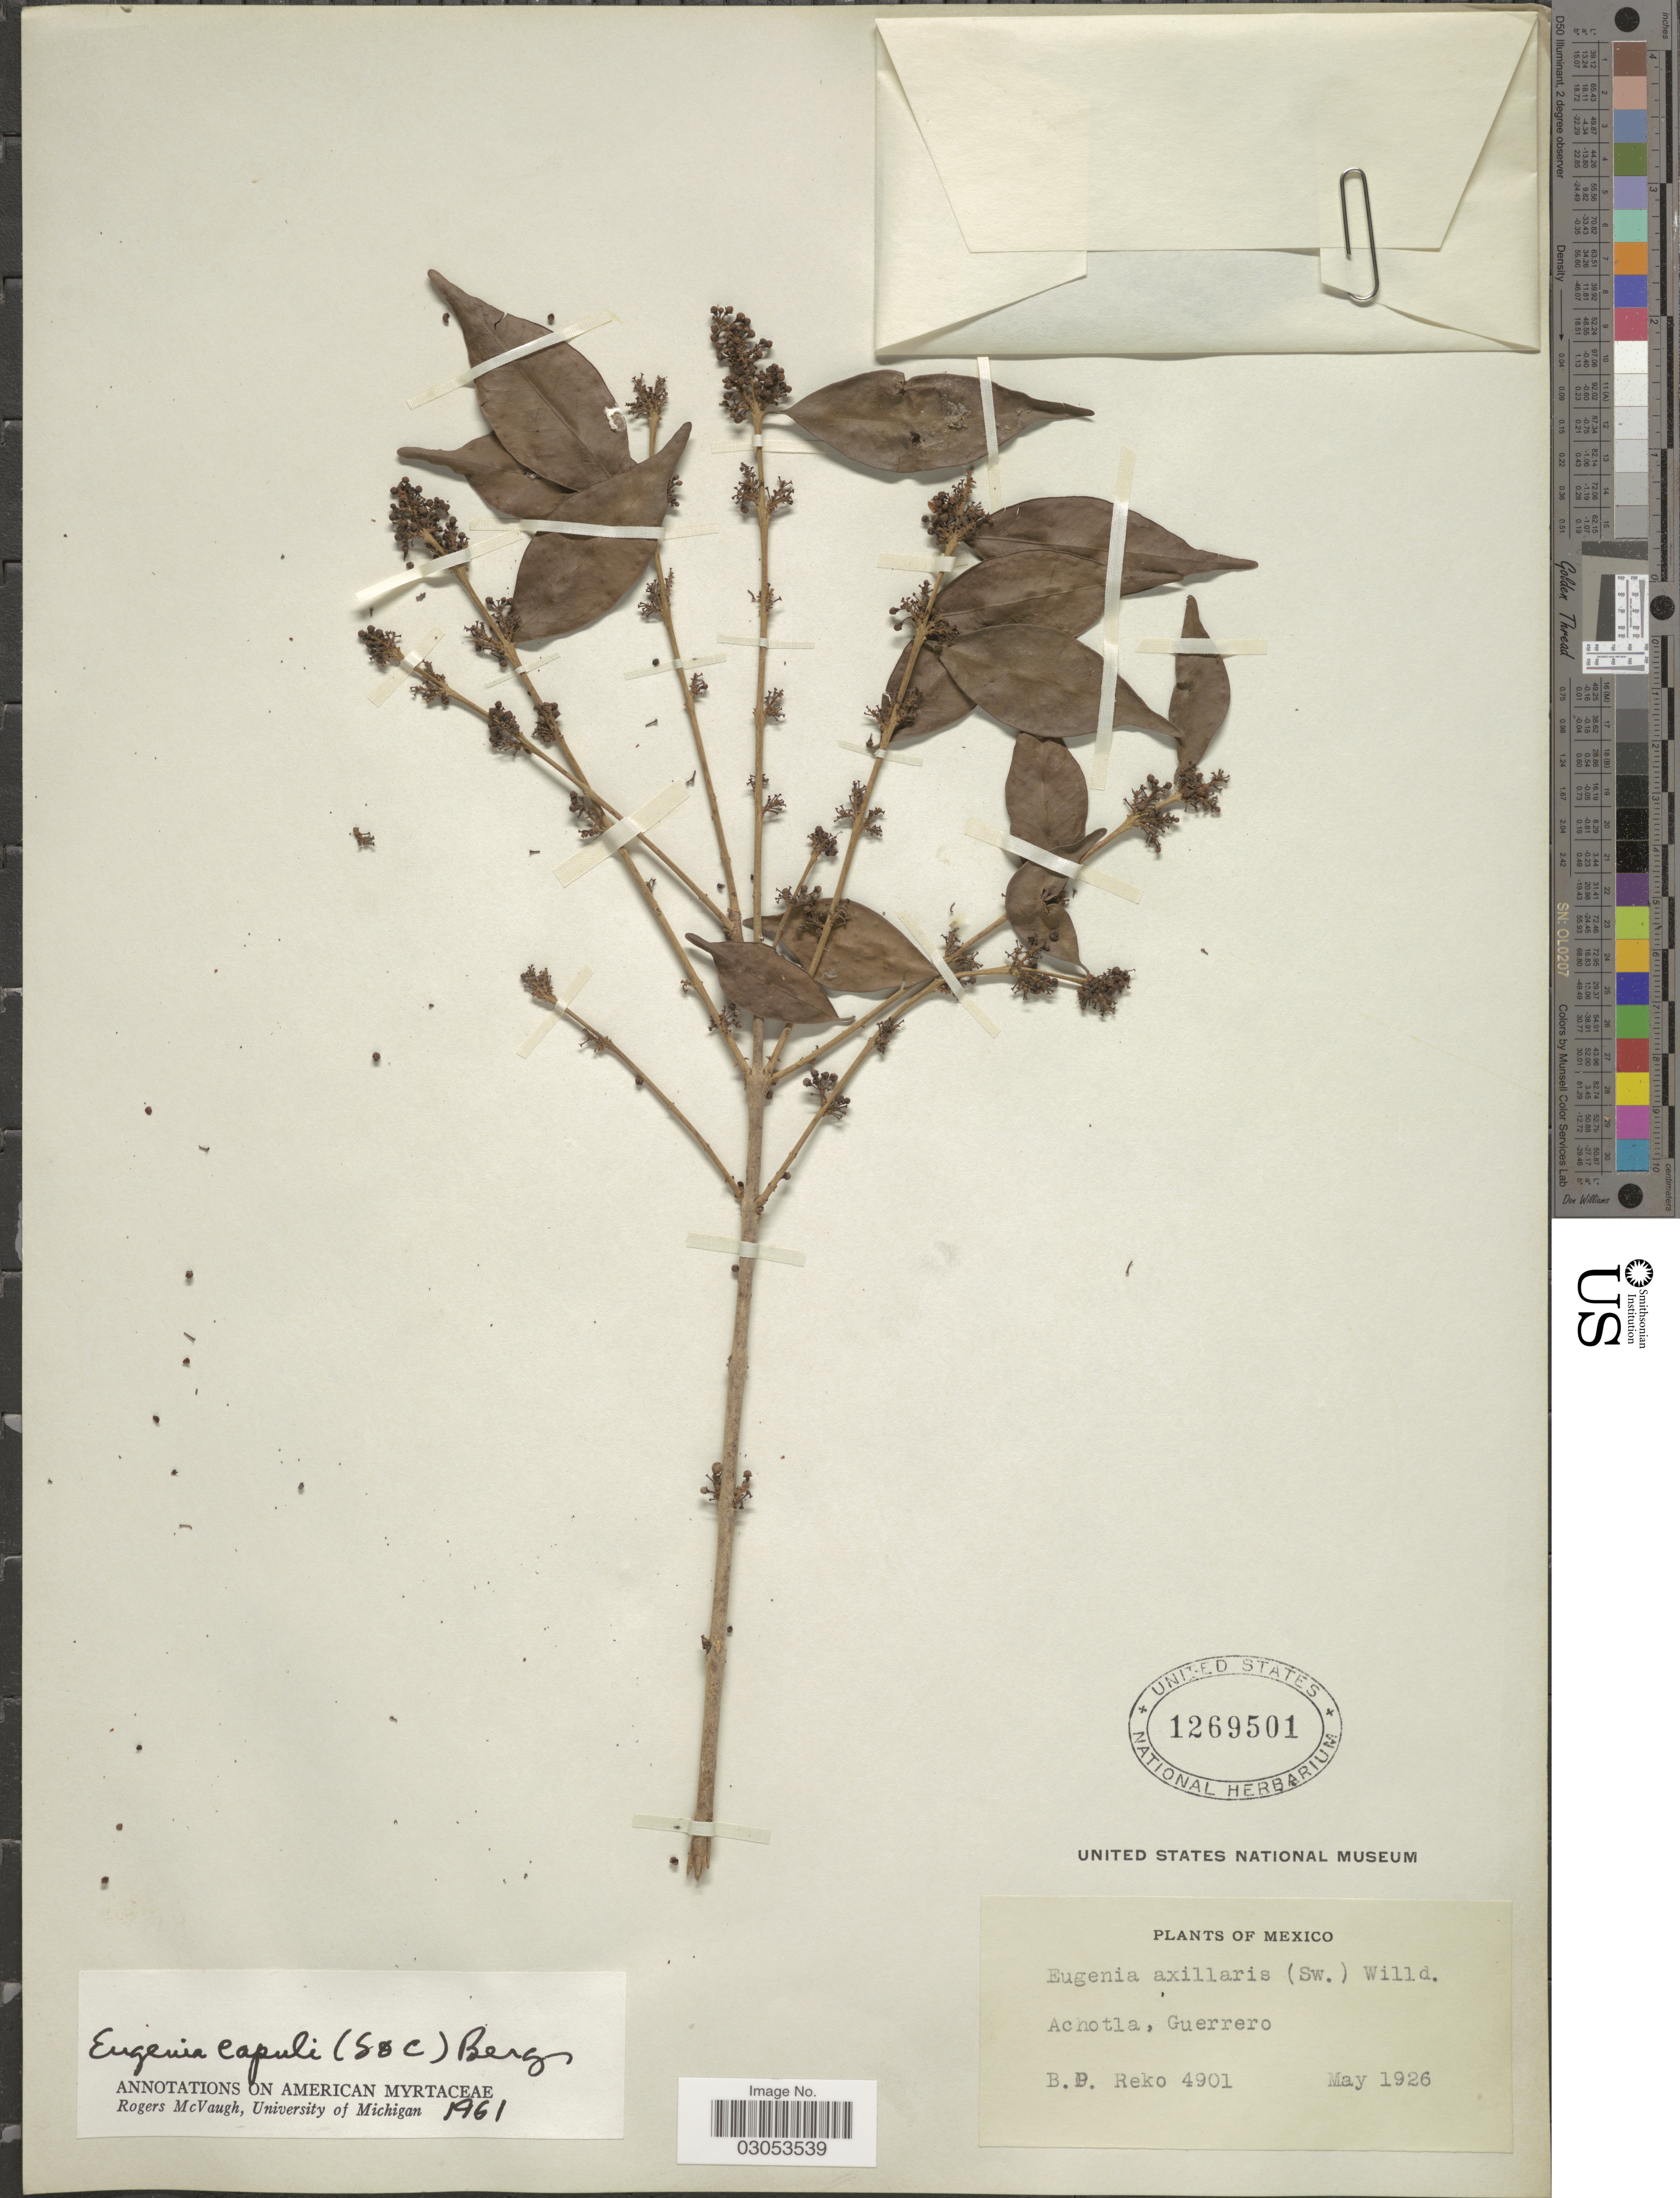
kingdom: Plantae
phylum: Tracheophyta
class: Magnoliopsida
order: Myrtales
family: Myrtaceae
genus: Eugenia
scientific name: Eugenia capuli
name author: (Schltdl. & Cham.) Hook. & Arn.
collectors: B. P. Reko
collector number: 4901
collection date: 1926-05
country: Mexico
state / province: Guerrero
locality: Achotla, Guerrero.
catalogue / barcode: US 1269501